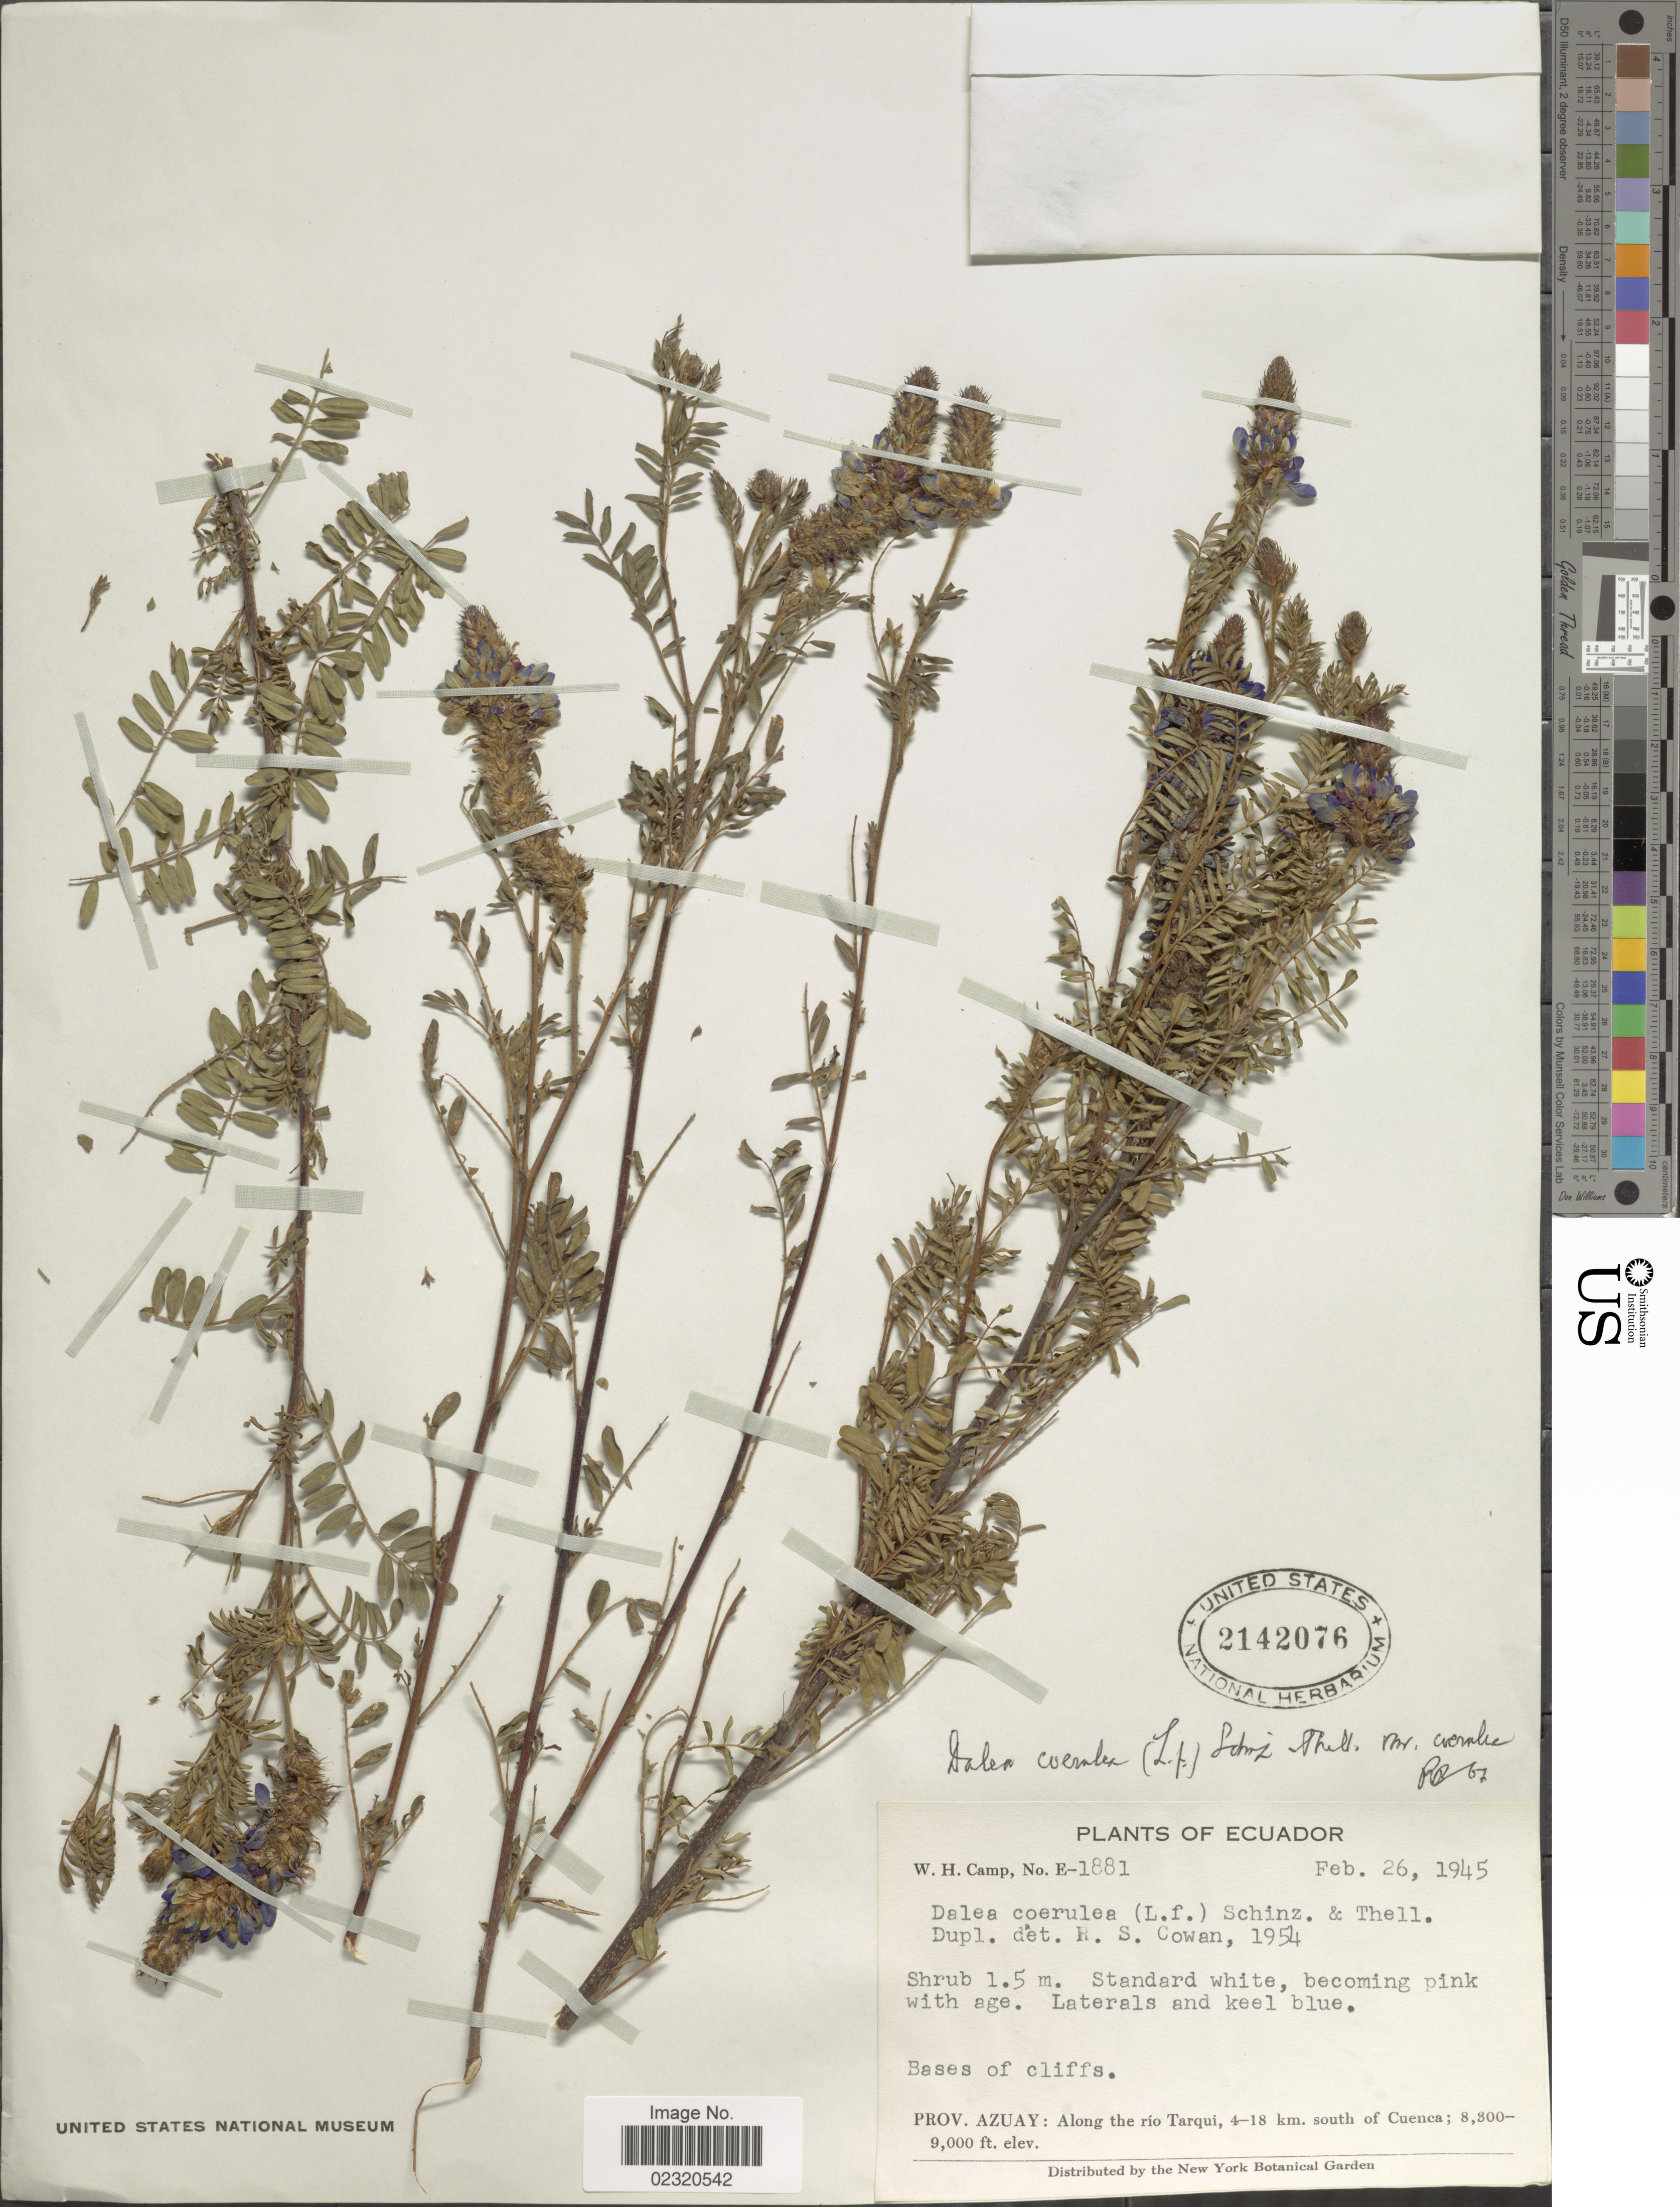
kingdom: Plantae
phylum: Tracheophyta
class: Magnoliopsida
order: Fabales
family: Fabaceae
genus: Dalea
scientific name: Dalea coerulea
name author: (L. f.) Schinz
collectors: W. H. Camp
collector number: E1881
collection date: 1945-02-26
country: Ecuador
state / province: Azuay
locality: Along the Rio Tarqui, 4-18 km south of Cuenca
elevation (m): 2530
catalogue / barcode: US 2142076